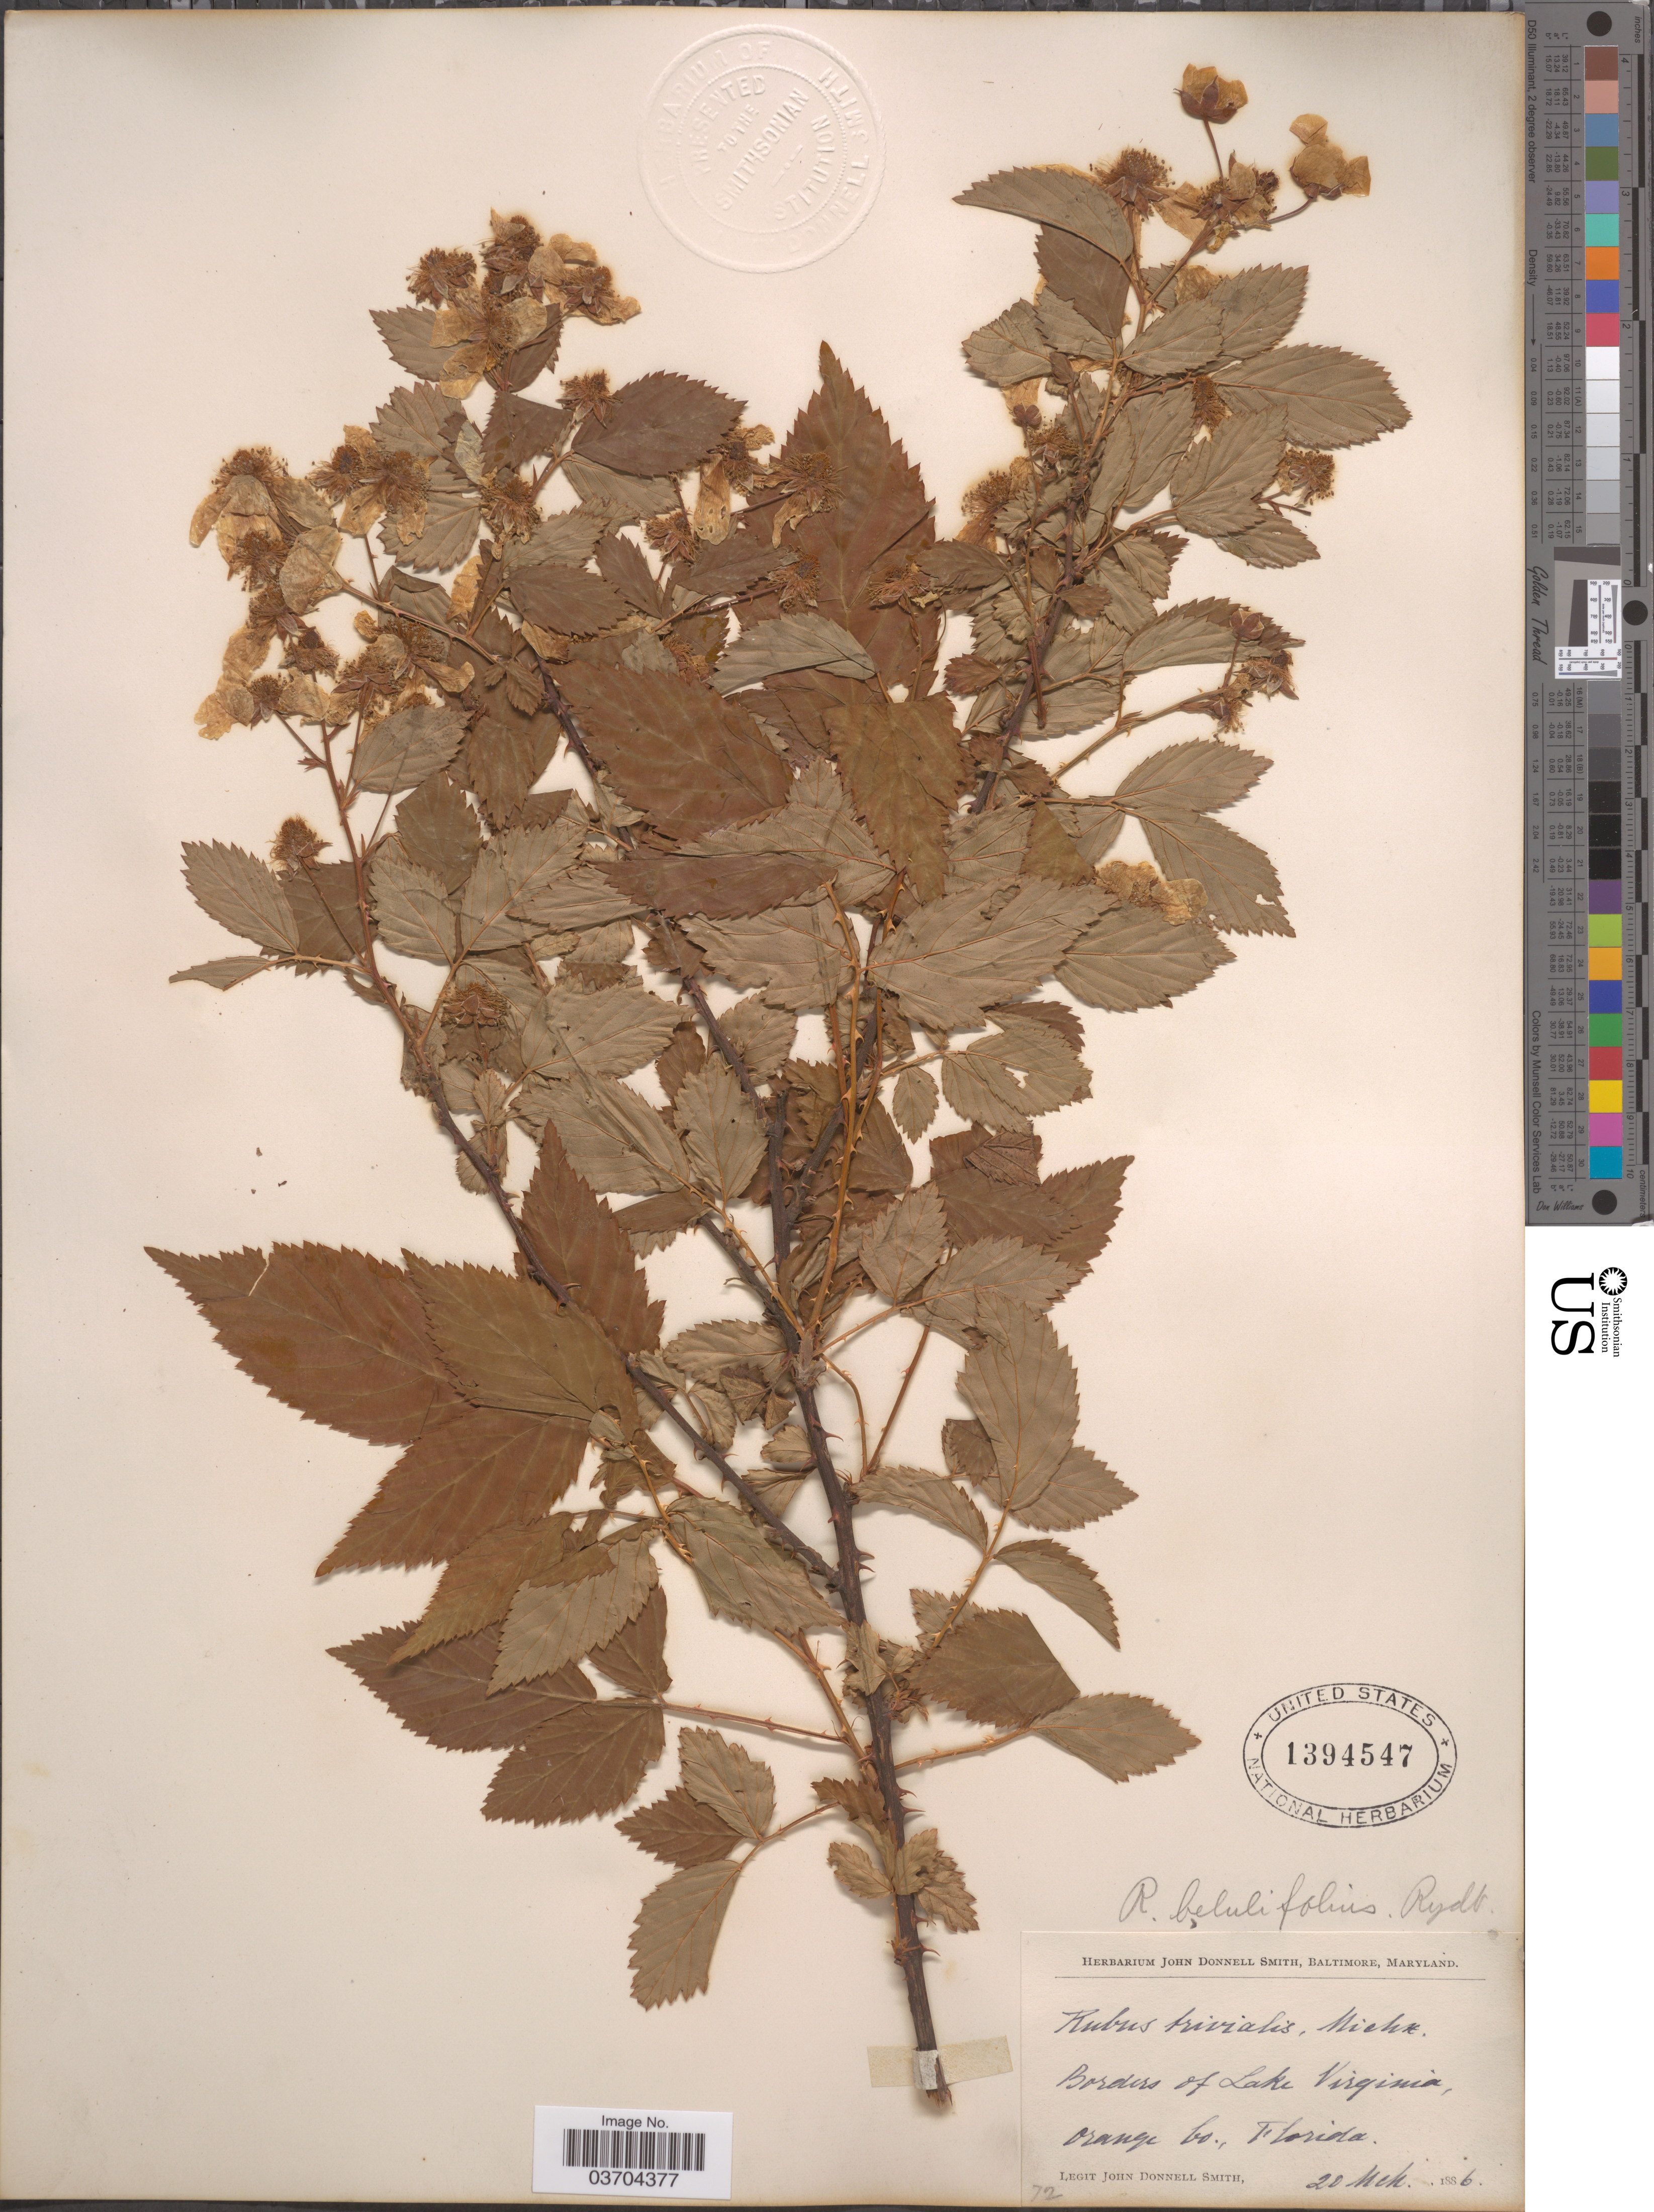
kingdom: Plantae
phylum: Tracheophyta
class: Magnoliopsida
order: Rosales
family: Rosaceae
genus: Rubus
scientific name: Rubus betulifolius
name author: Small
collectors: J. Donnell Smith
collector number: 72?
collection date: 1886-03-20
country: United States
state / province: Florida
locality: Borders of Lake Virginia, Orange Co.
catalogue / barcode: US 1394547